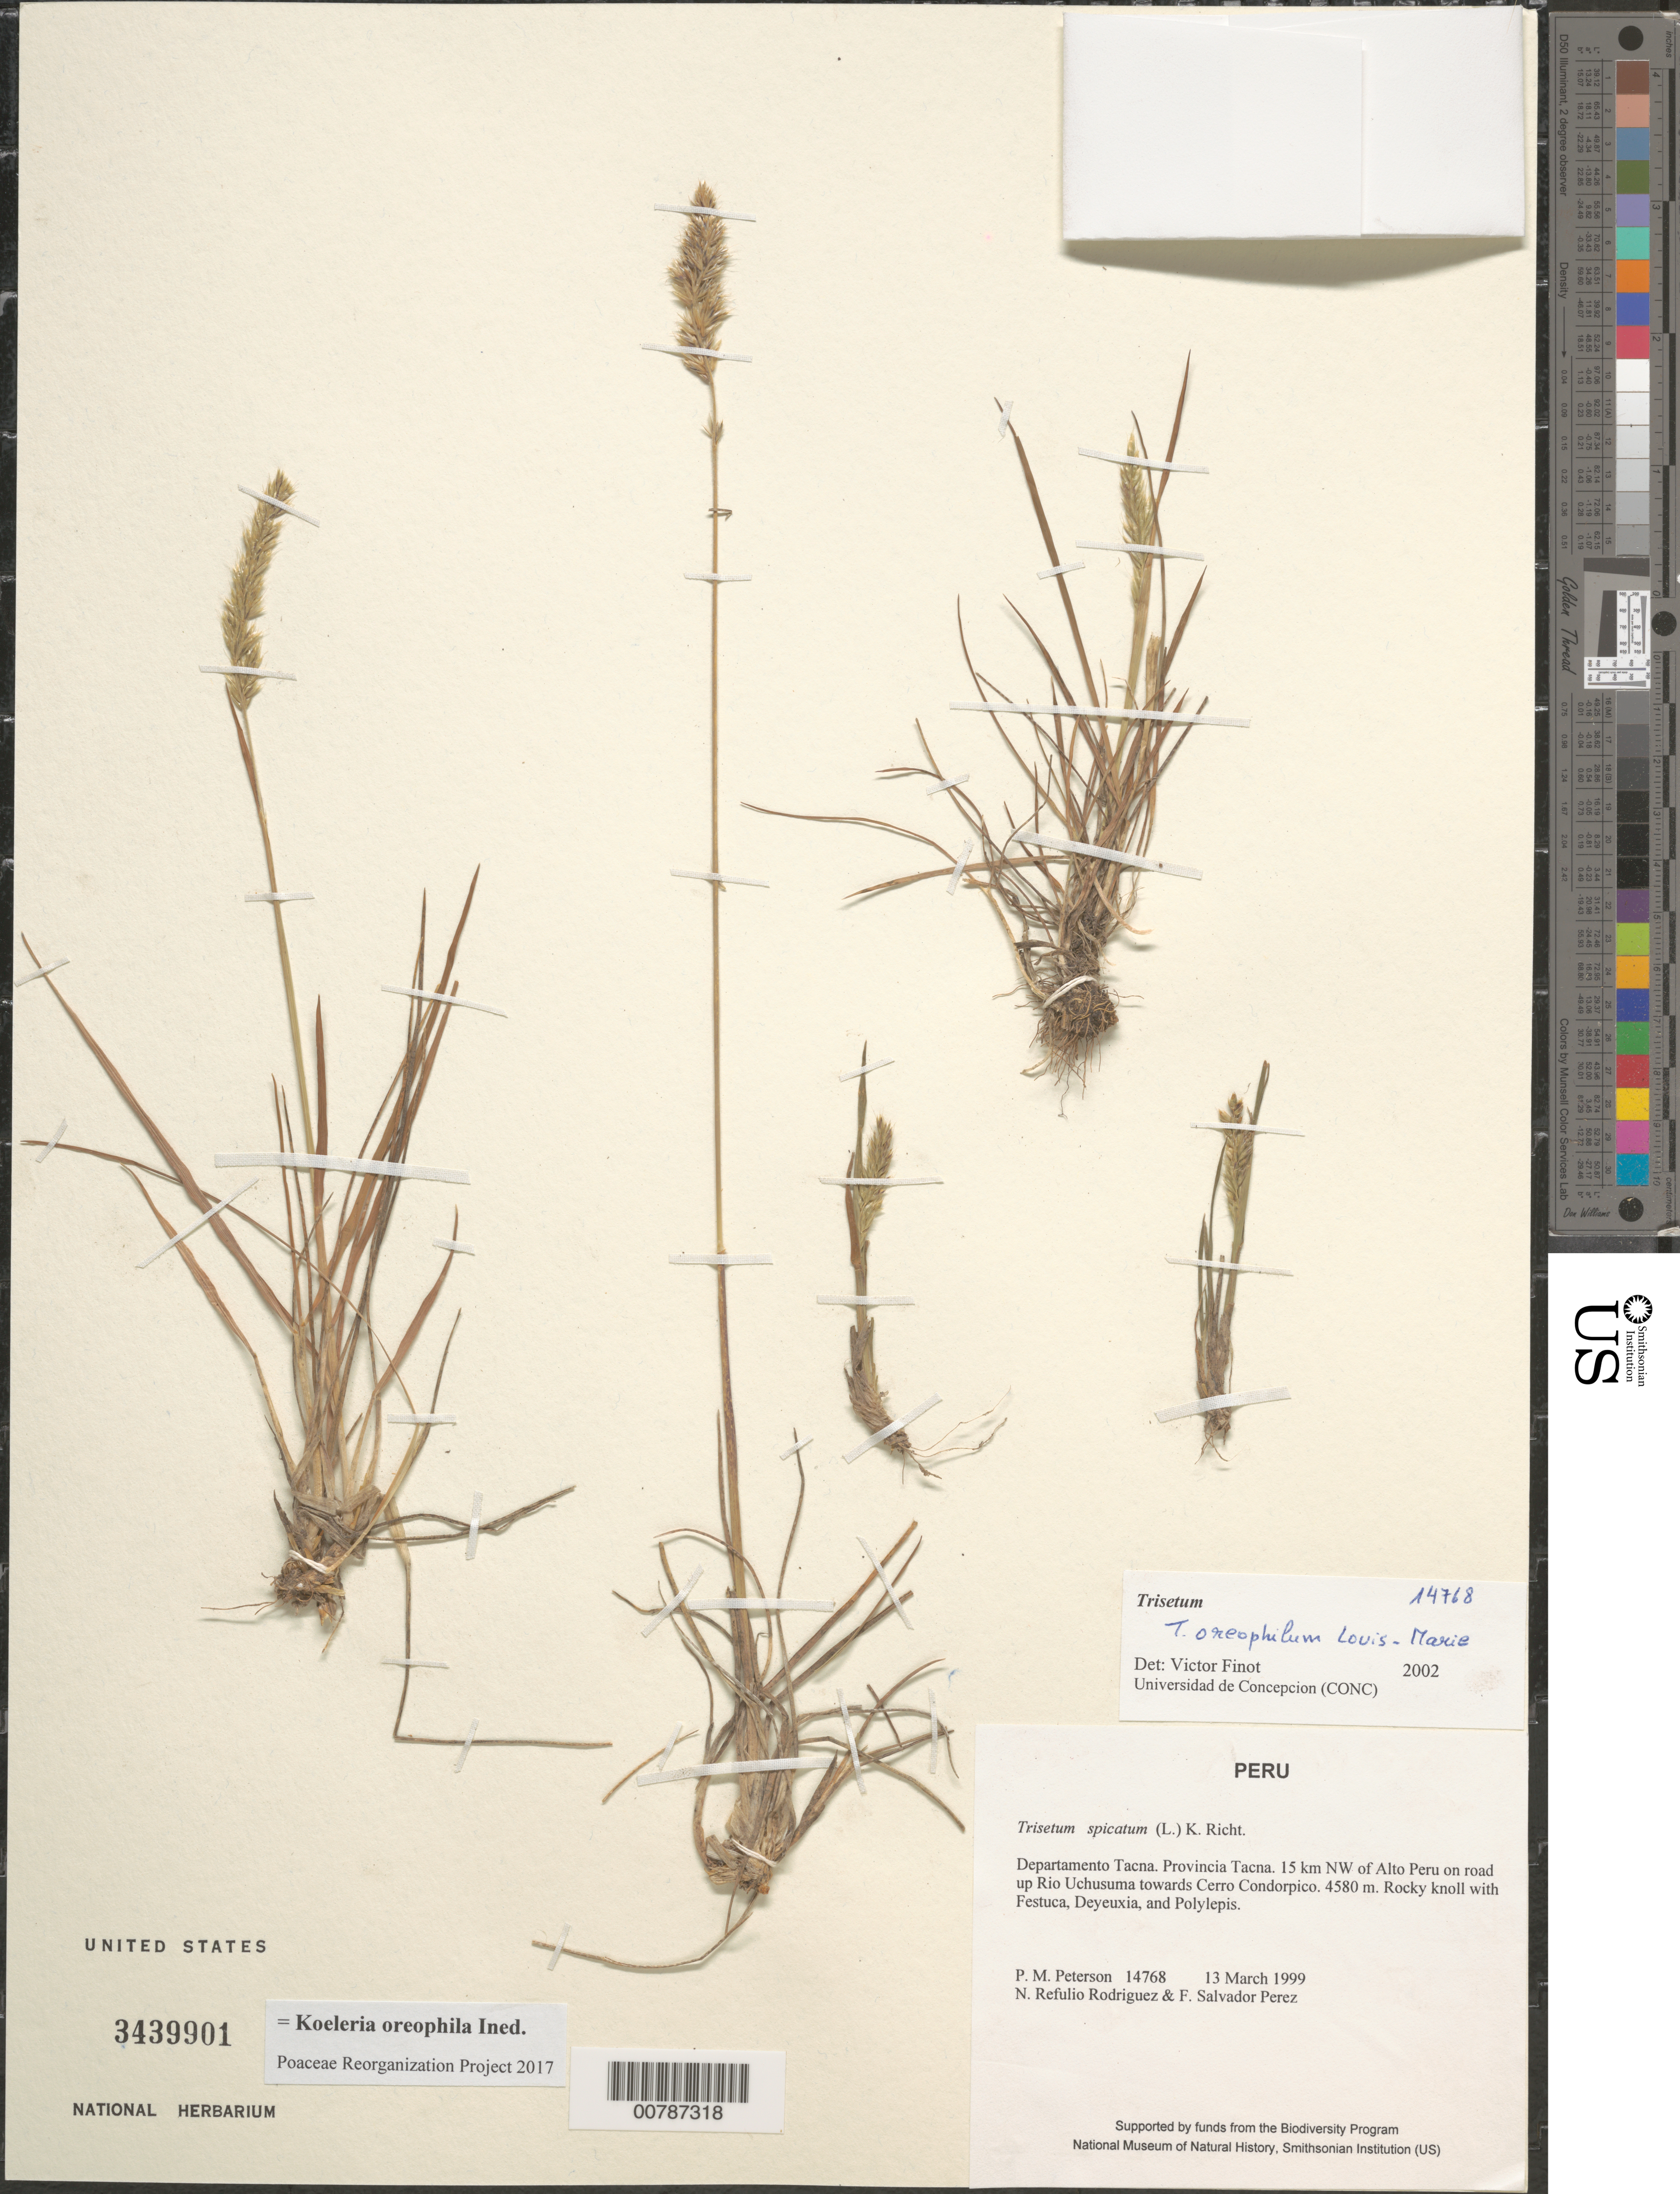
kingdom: Plantae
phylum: Tracheophyta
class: Liliopsida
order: Poales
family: Poaceae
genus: Koeleria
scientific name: Koeleria oreophila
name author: (Louis-Marie) Barberá et al.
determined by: Poaceae Reorganization Project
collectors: P. M. Peterson, N. Refulio-Rodríguez & F. Salvador Perez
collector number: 14768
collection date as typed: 13 Mar 1999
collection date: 1999-03-13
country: Peru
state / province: Tacna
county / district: Tacna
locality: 15 km NW of Alto Peru on road up Rio Uchusuma towards Cerro Condorpico.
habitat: Rocky knoll with Festuca, Deyeuxia and Polylepis.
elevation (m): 4580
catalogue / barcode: US 3439901